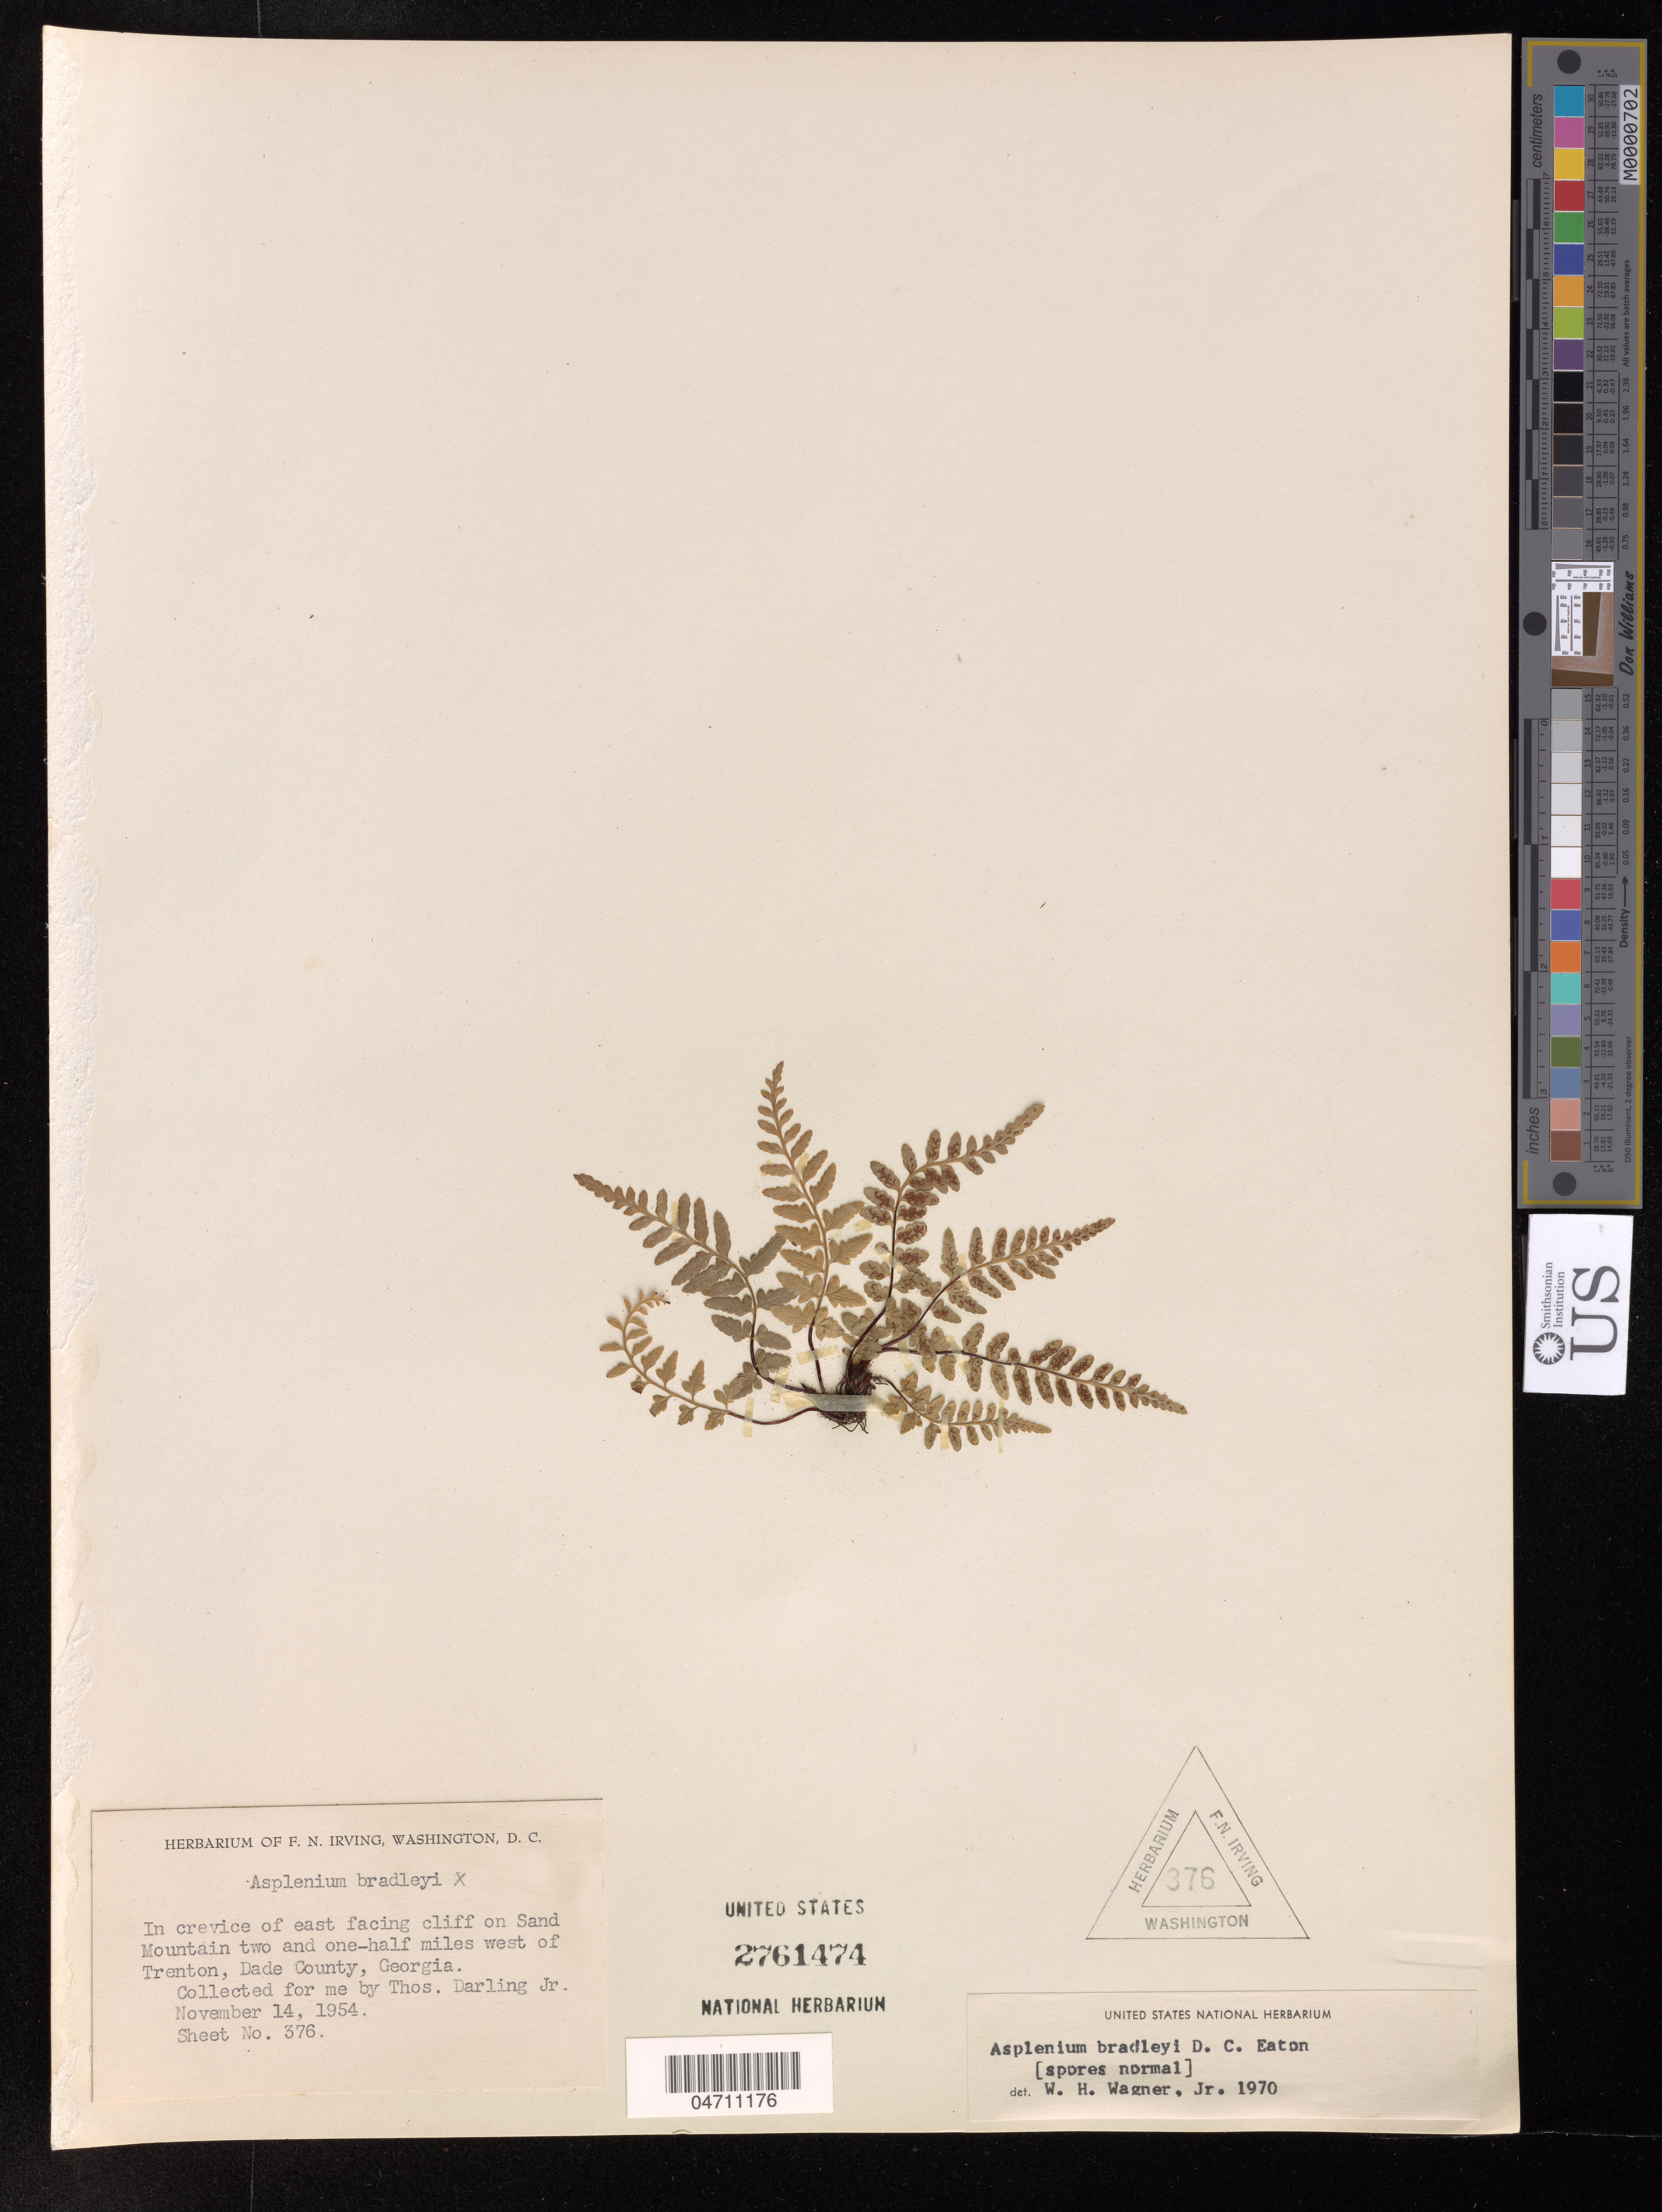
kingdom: Plantae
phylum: Tracheophyta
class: Polypodiopsida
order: Polypodiales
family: Aspleniaceae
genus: Asplenium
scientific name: Asplenium bradleyi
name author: D.C. Eaton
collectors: T. Darling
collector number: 376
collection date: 1954-11-14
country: United States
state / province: Georgia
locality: On Sand Mountain two and one-half miles west of Trenton, Dade County.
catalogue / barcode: US 2761474